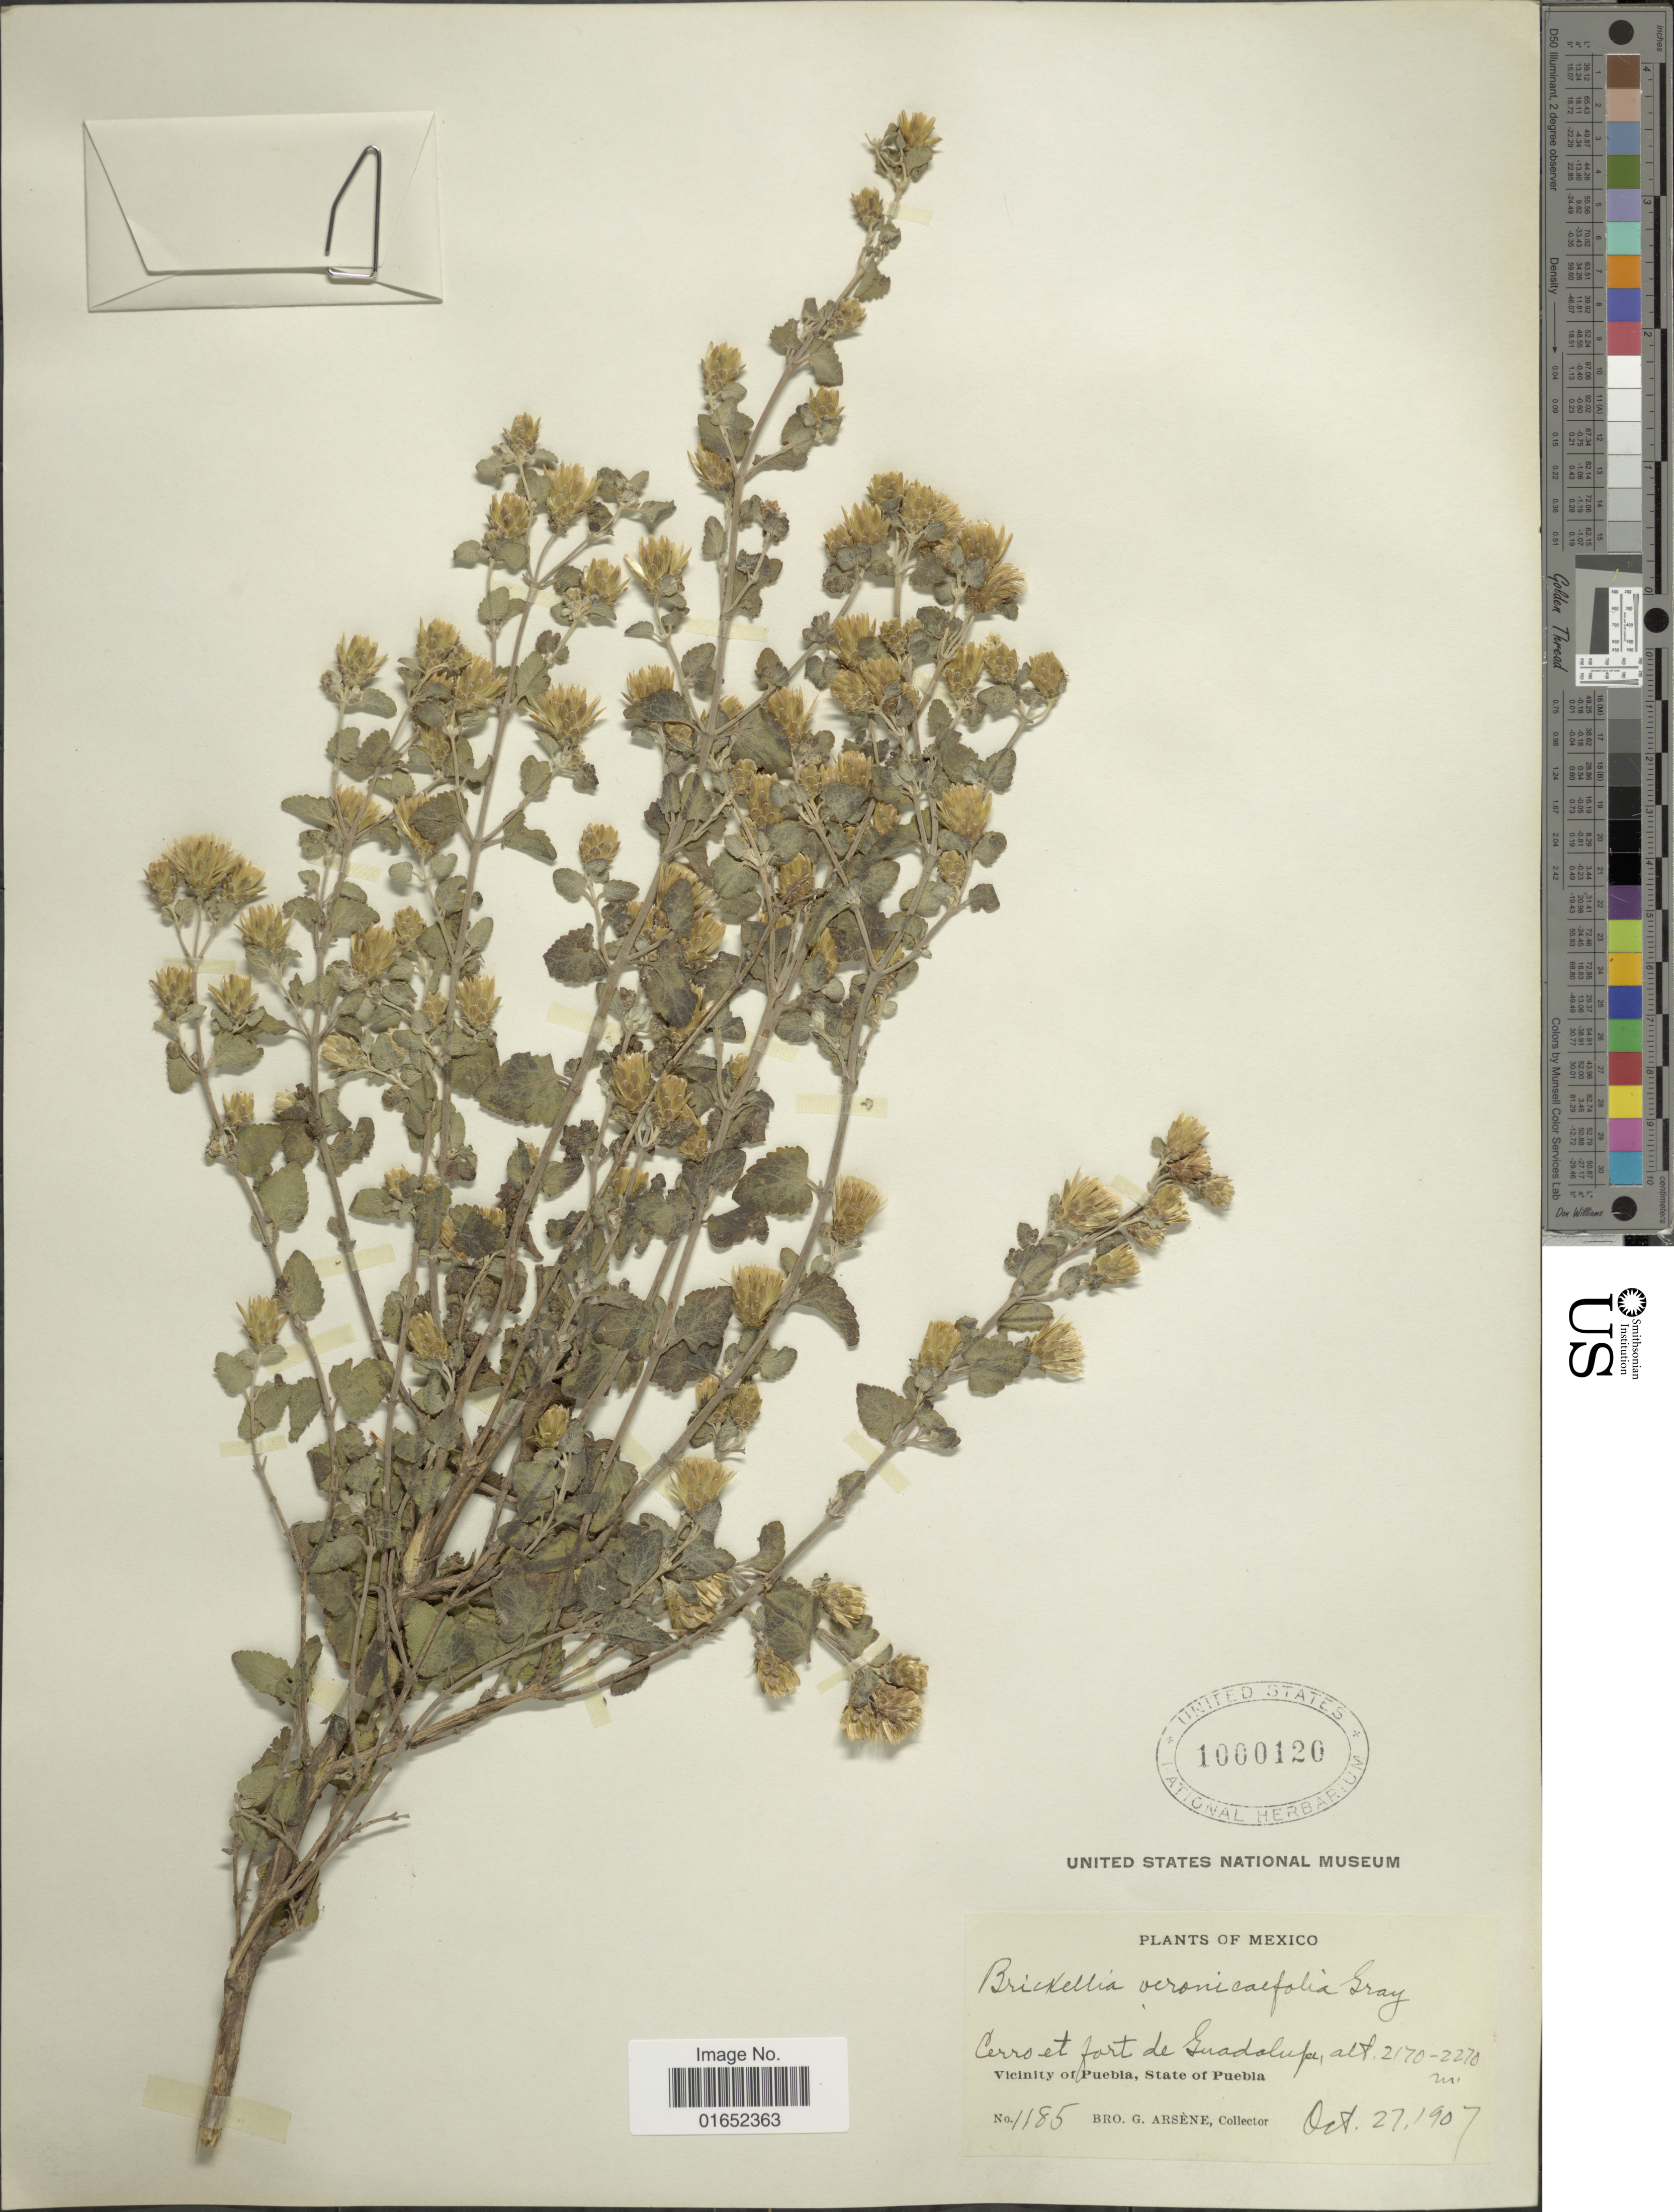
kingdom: Plantae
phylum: Tracheophyta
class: Magnoliopsida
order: Asterales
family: Asteraceae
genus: Brickellia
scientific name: Brickellia veronicaefolia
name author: (Kunth) A. Gray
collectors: Bro. G. Arsène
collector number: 1185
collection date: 1907-10-27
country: Mexico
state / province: Puebla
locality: Cerro et fort de Guadalupe, Vicinity of Puebla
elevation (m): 2170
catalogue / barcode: US 1000120